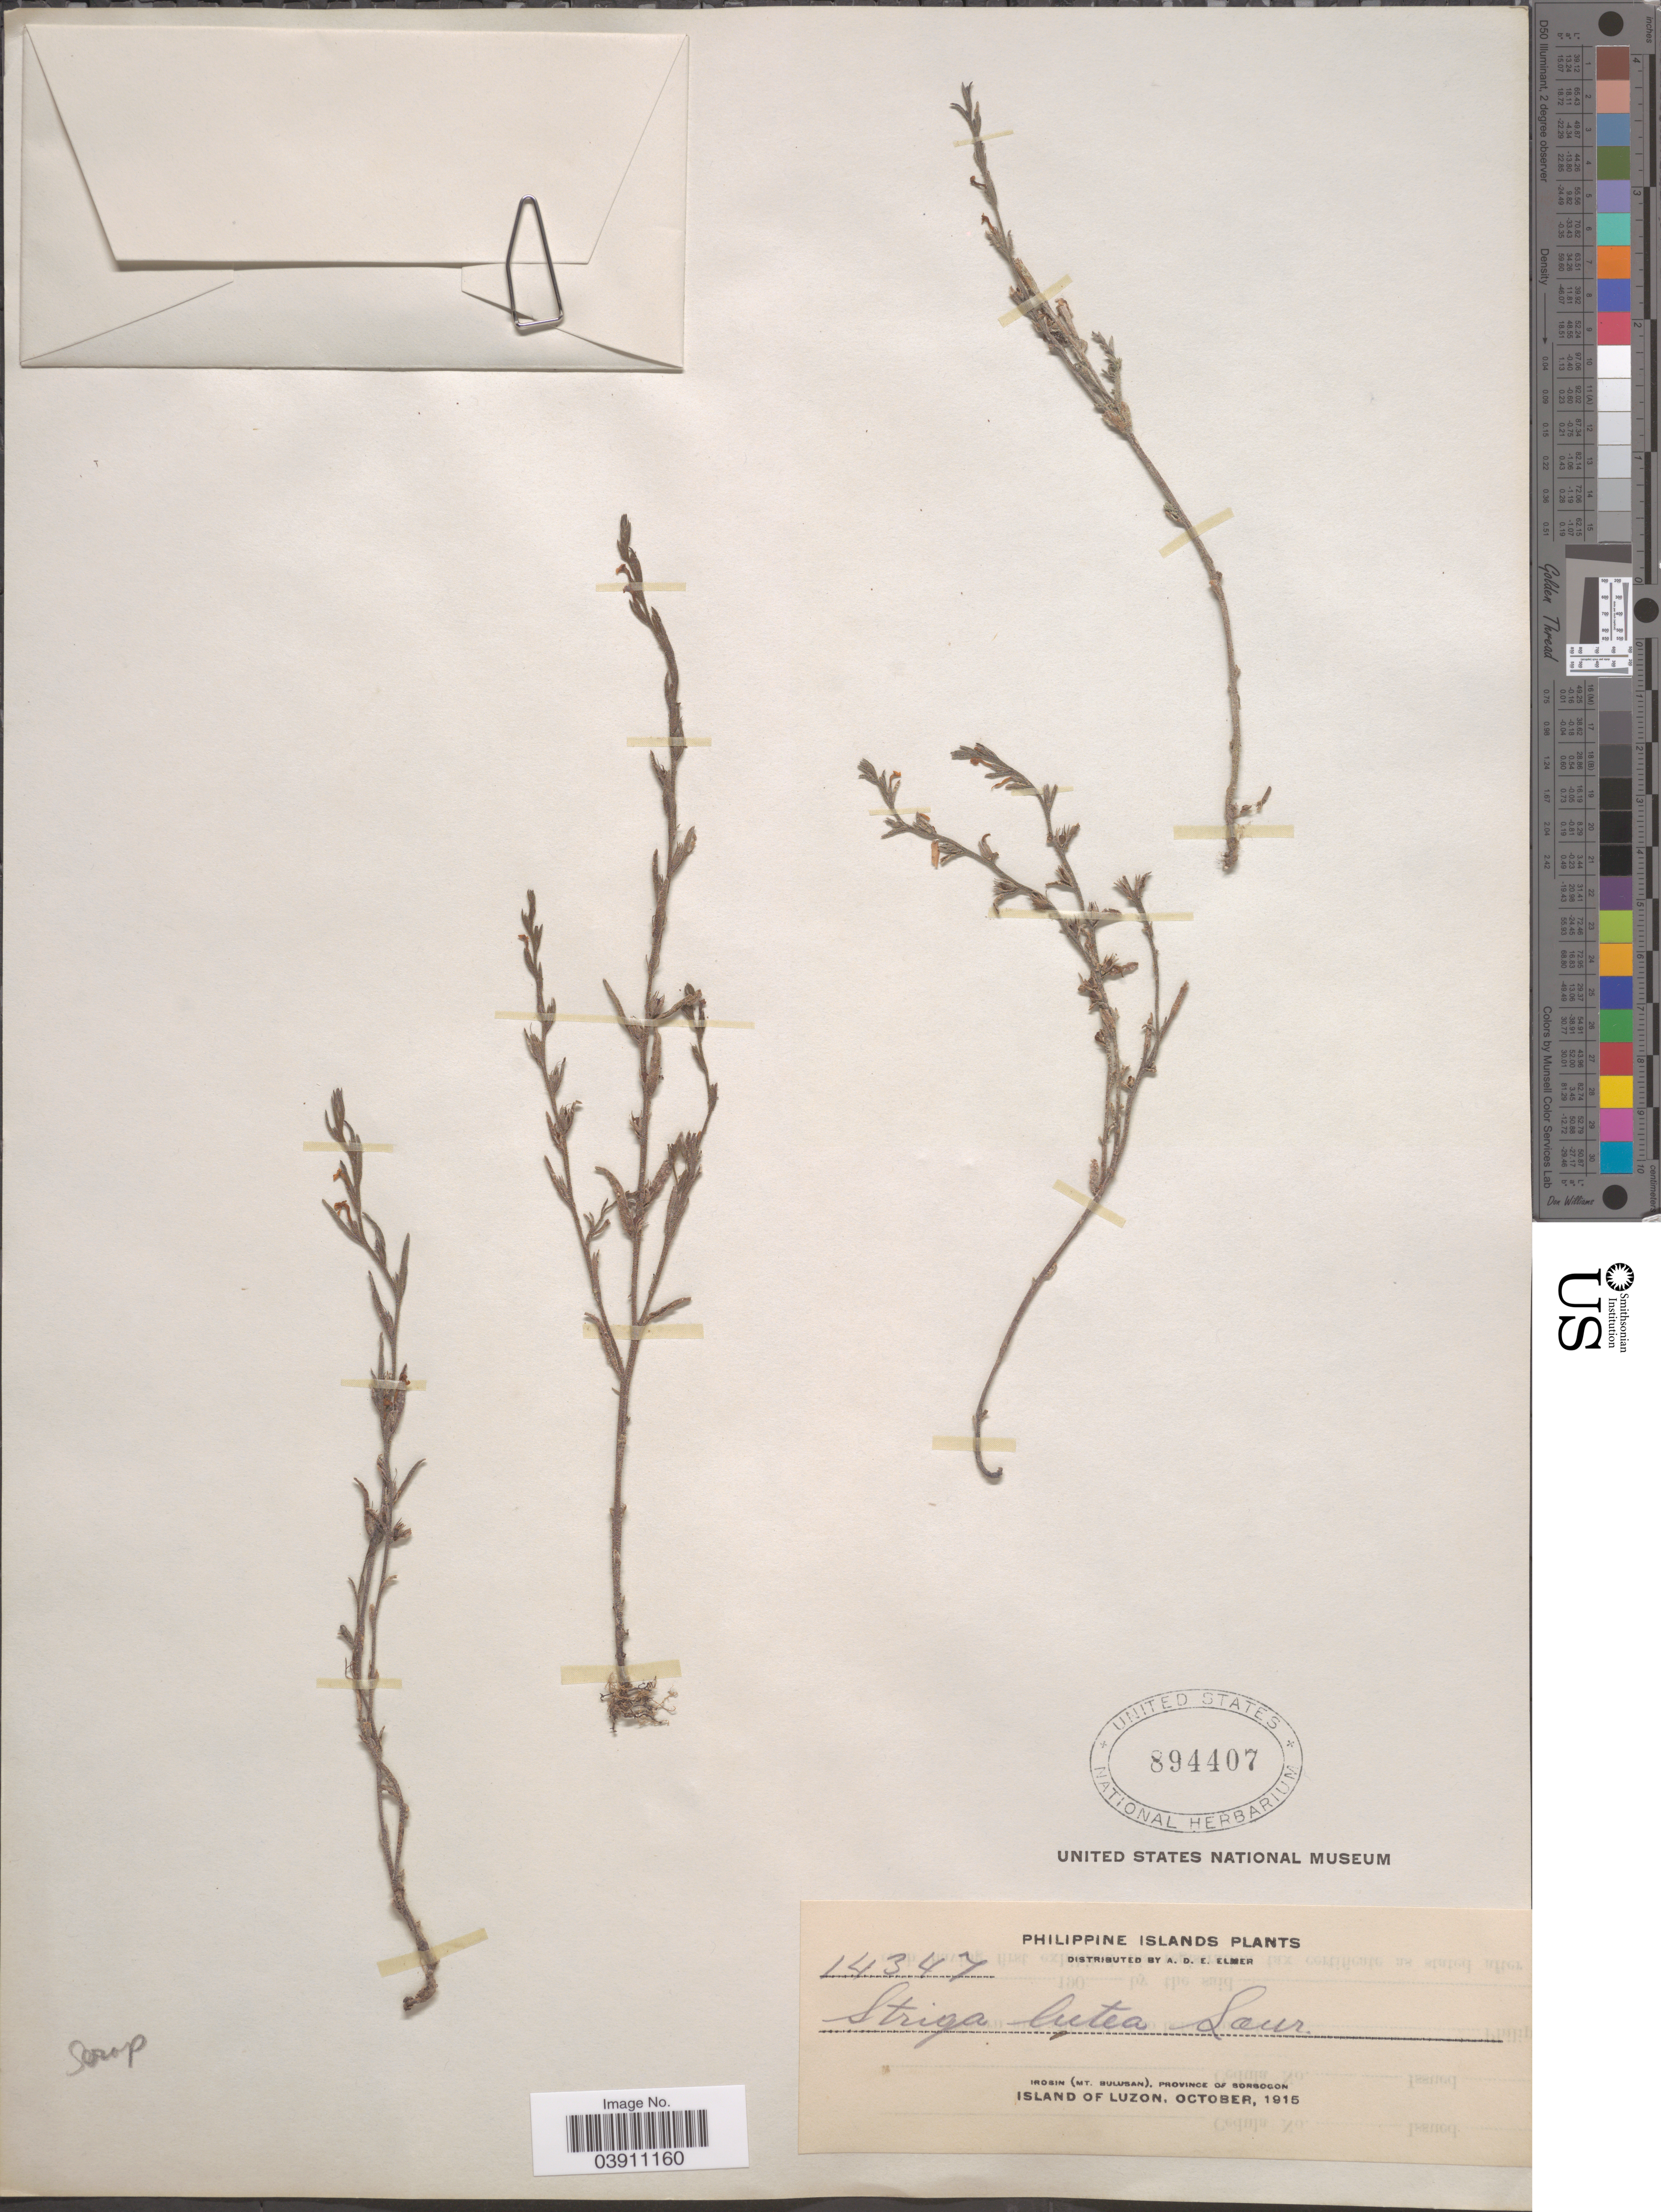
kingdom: Plantae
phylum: Tracheophyta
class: Magnoliopsida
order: Lamiales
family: Orobanchaceae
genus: Striga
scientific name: Striga lutea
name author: Lour.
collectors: A. D. E. Elmer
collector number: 14347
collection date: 1915-10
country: Philippines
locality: Irosin (Mt. Bulusan), Province of Sorsogon. Island of Luzon.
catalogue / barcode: US 894407